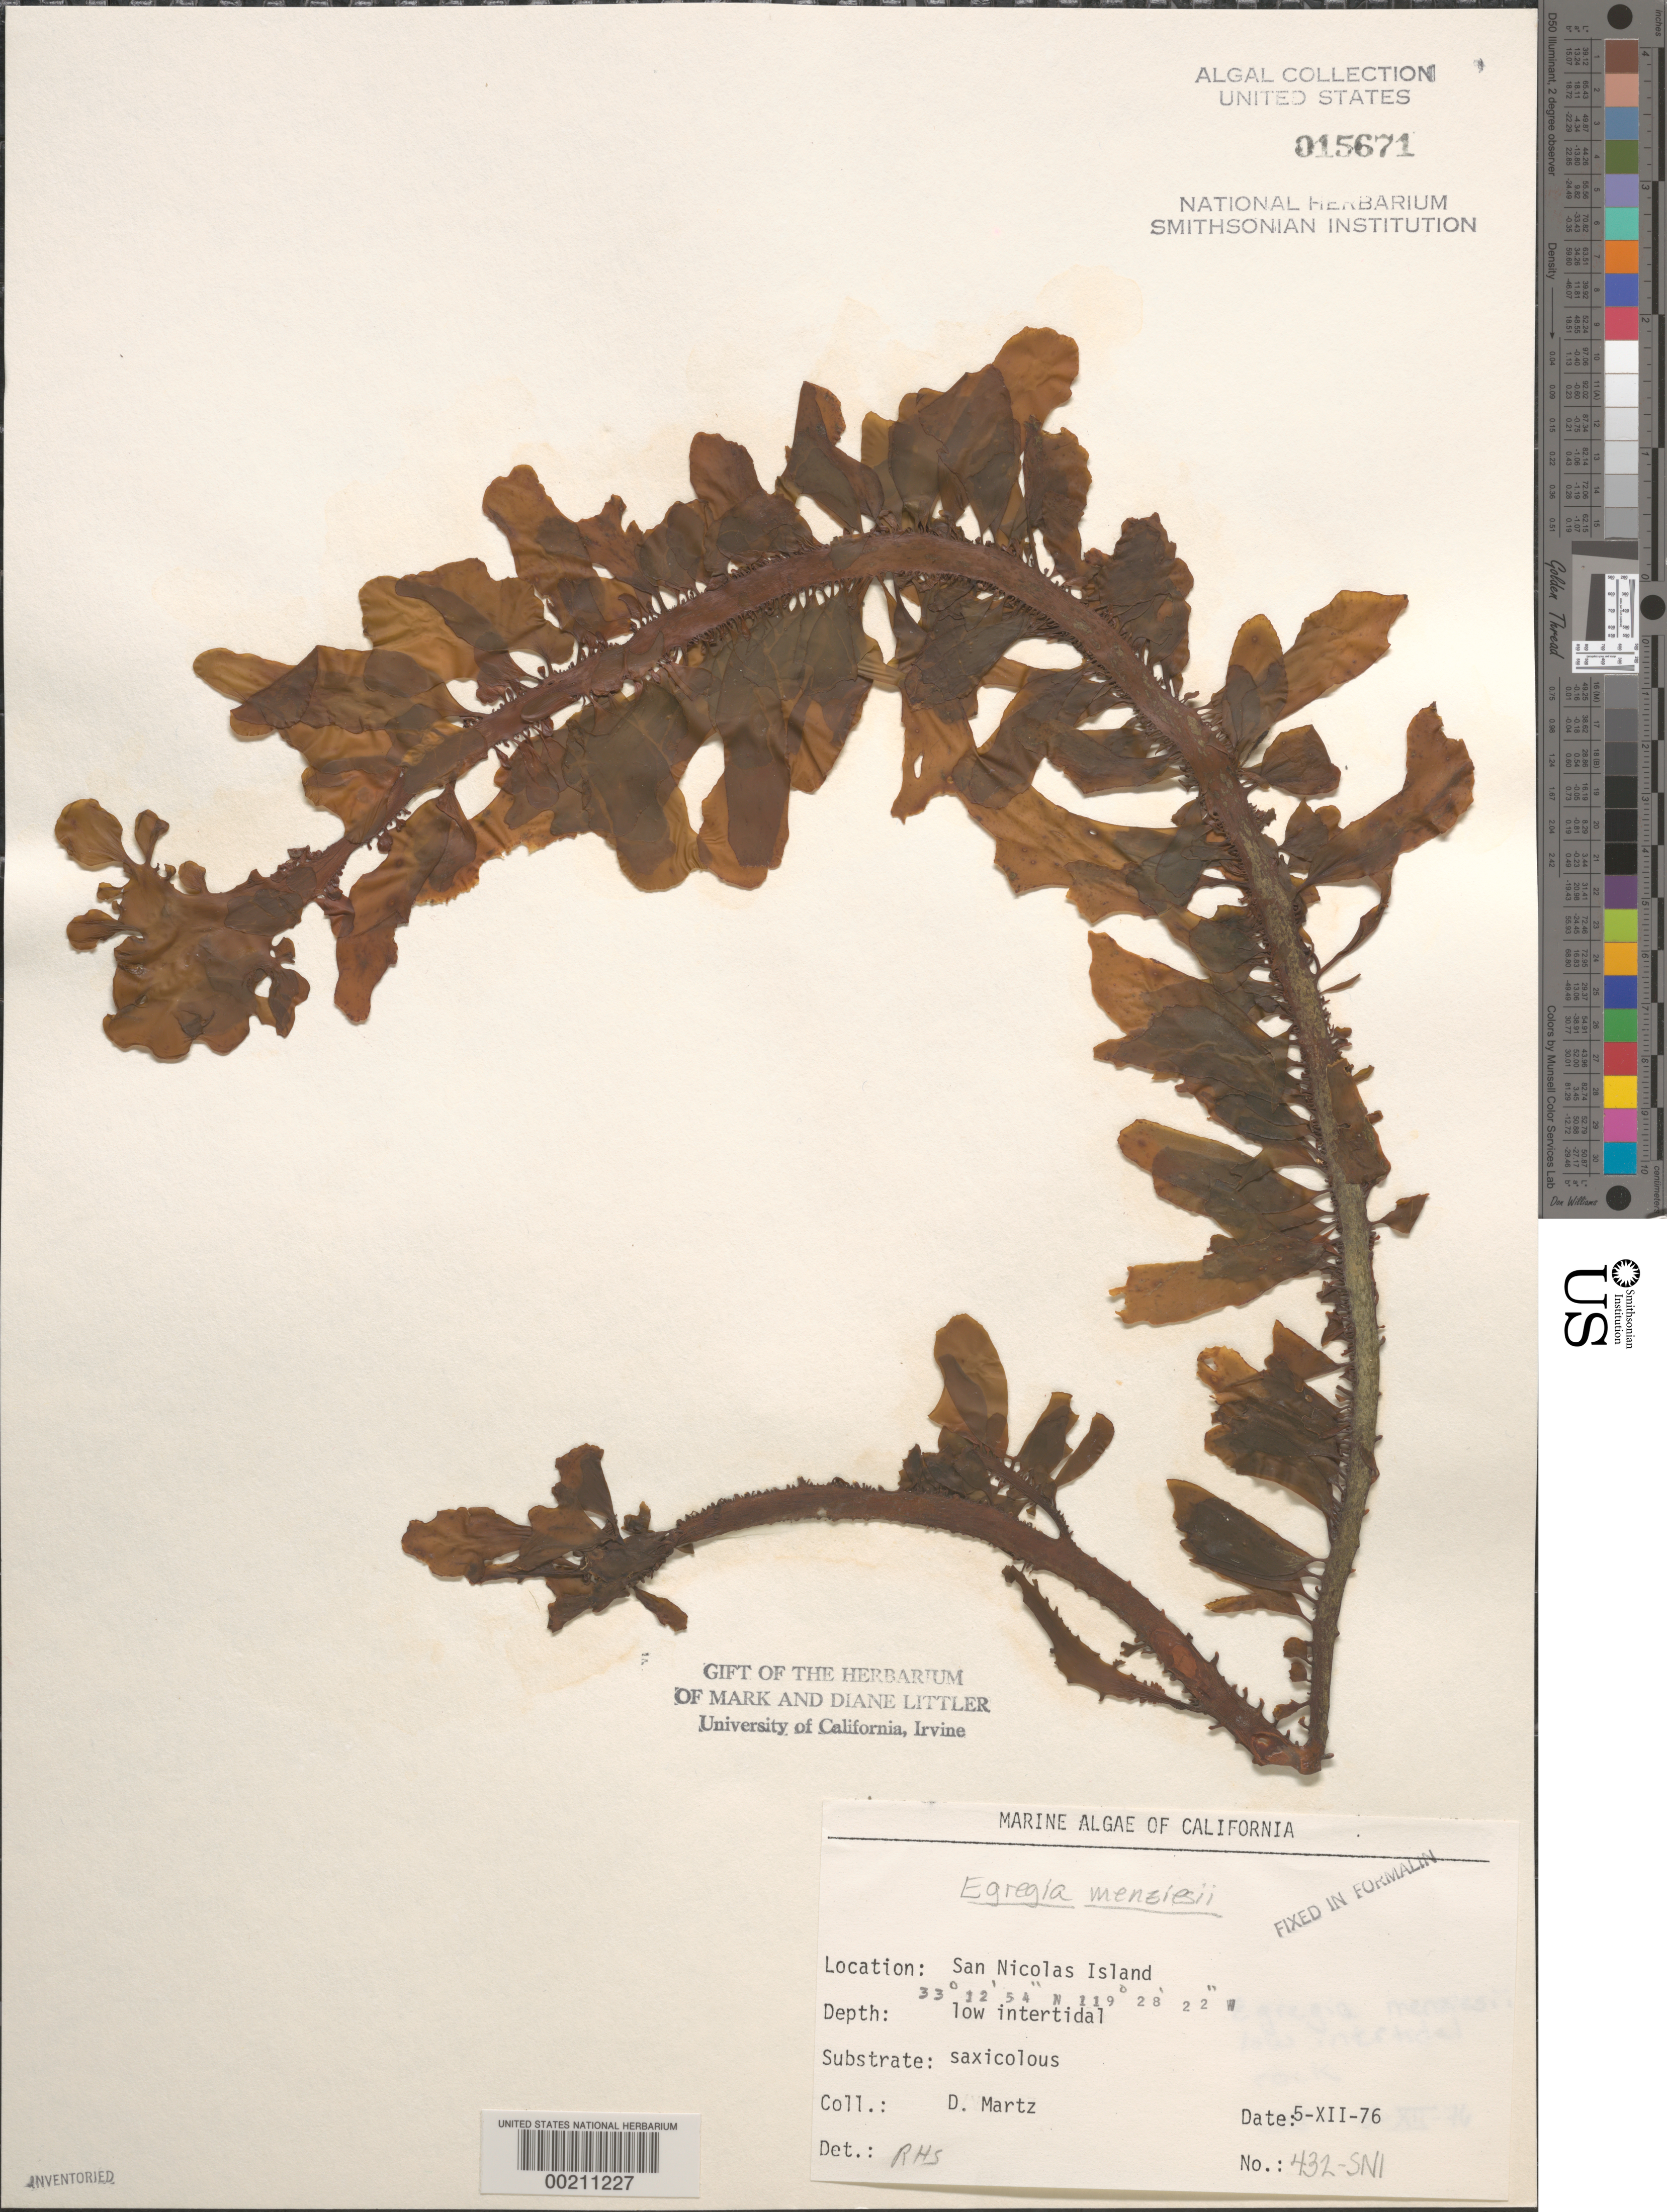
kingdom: Chromista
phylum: Ochrophyta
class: Phaeophyceae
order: Laminariales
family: Lessoniaceae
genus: Egregia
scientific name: Egregia menziesii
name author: (Turner) Aresch.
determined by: Sims, Robert H.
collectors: D. Martz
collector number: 432-sni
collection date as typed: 05 Dec 1976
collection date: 1976-12-05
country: United States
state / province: California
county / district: Ventura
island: San Nicolas Island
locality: Dutch Harbor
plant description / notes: BLM-SOCALBIGHT Rocky Intertidal Survey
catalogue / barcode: US 15671